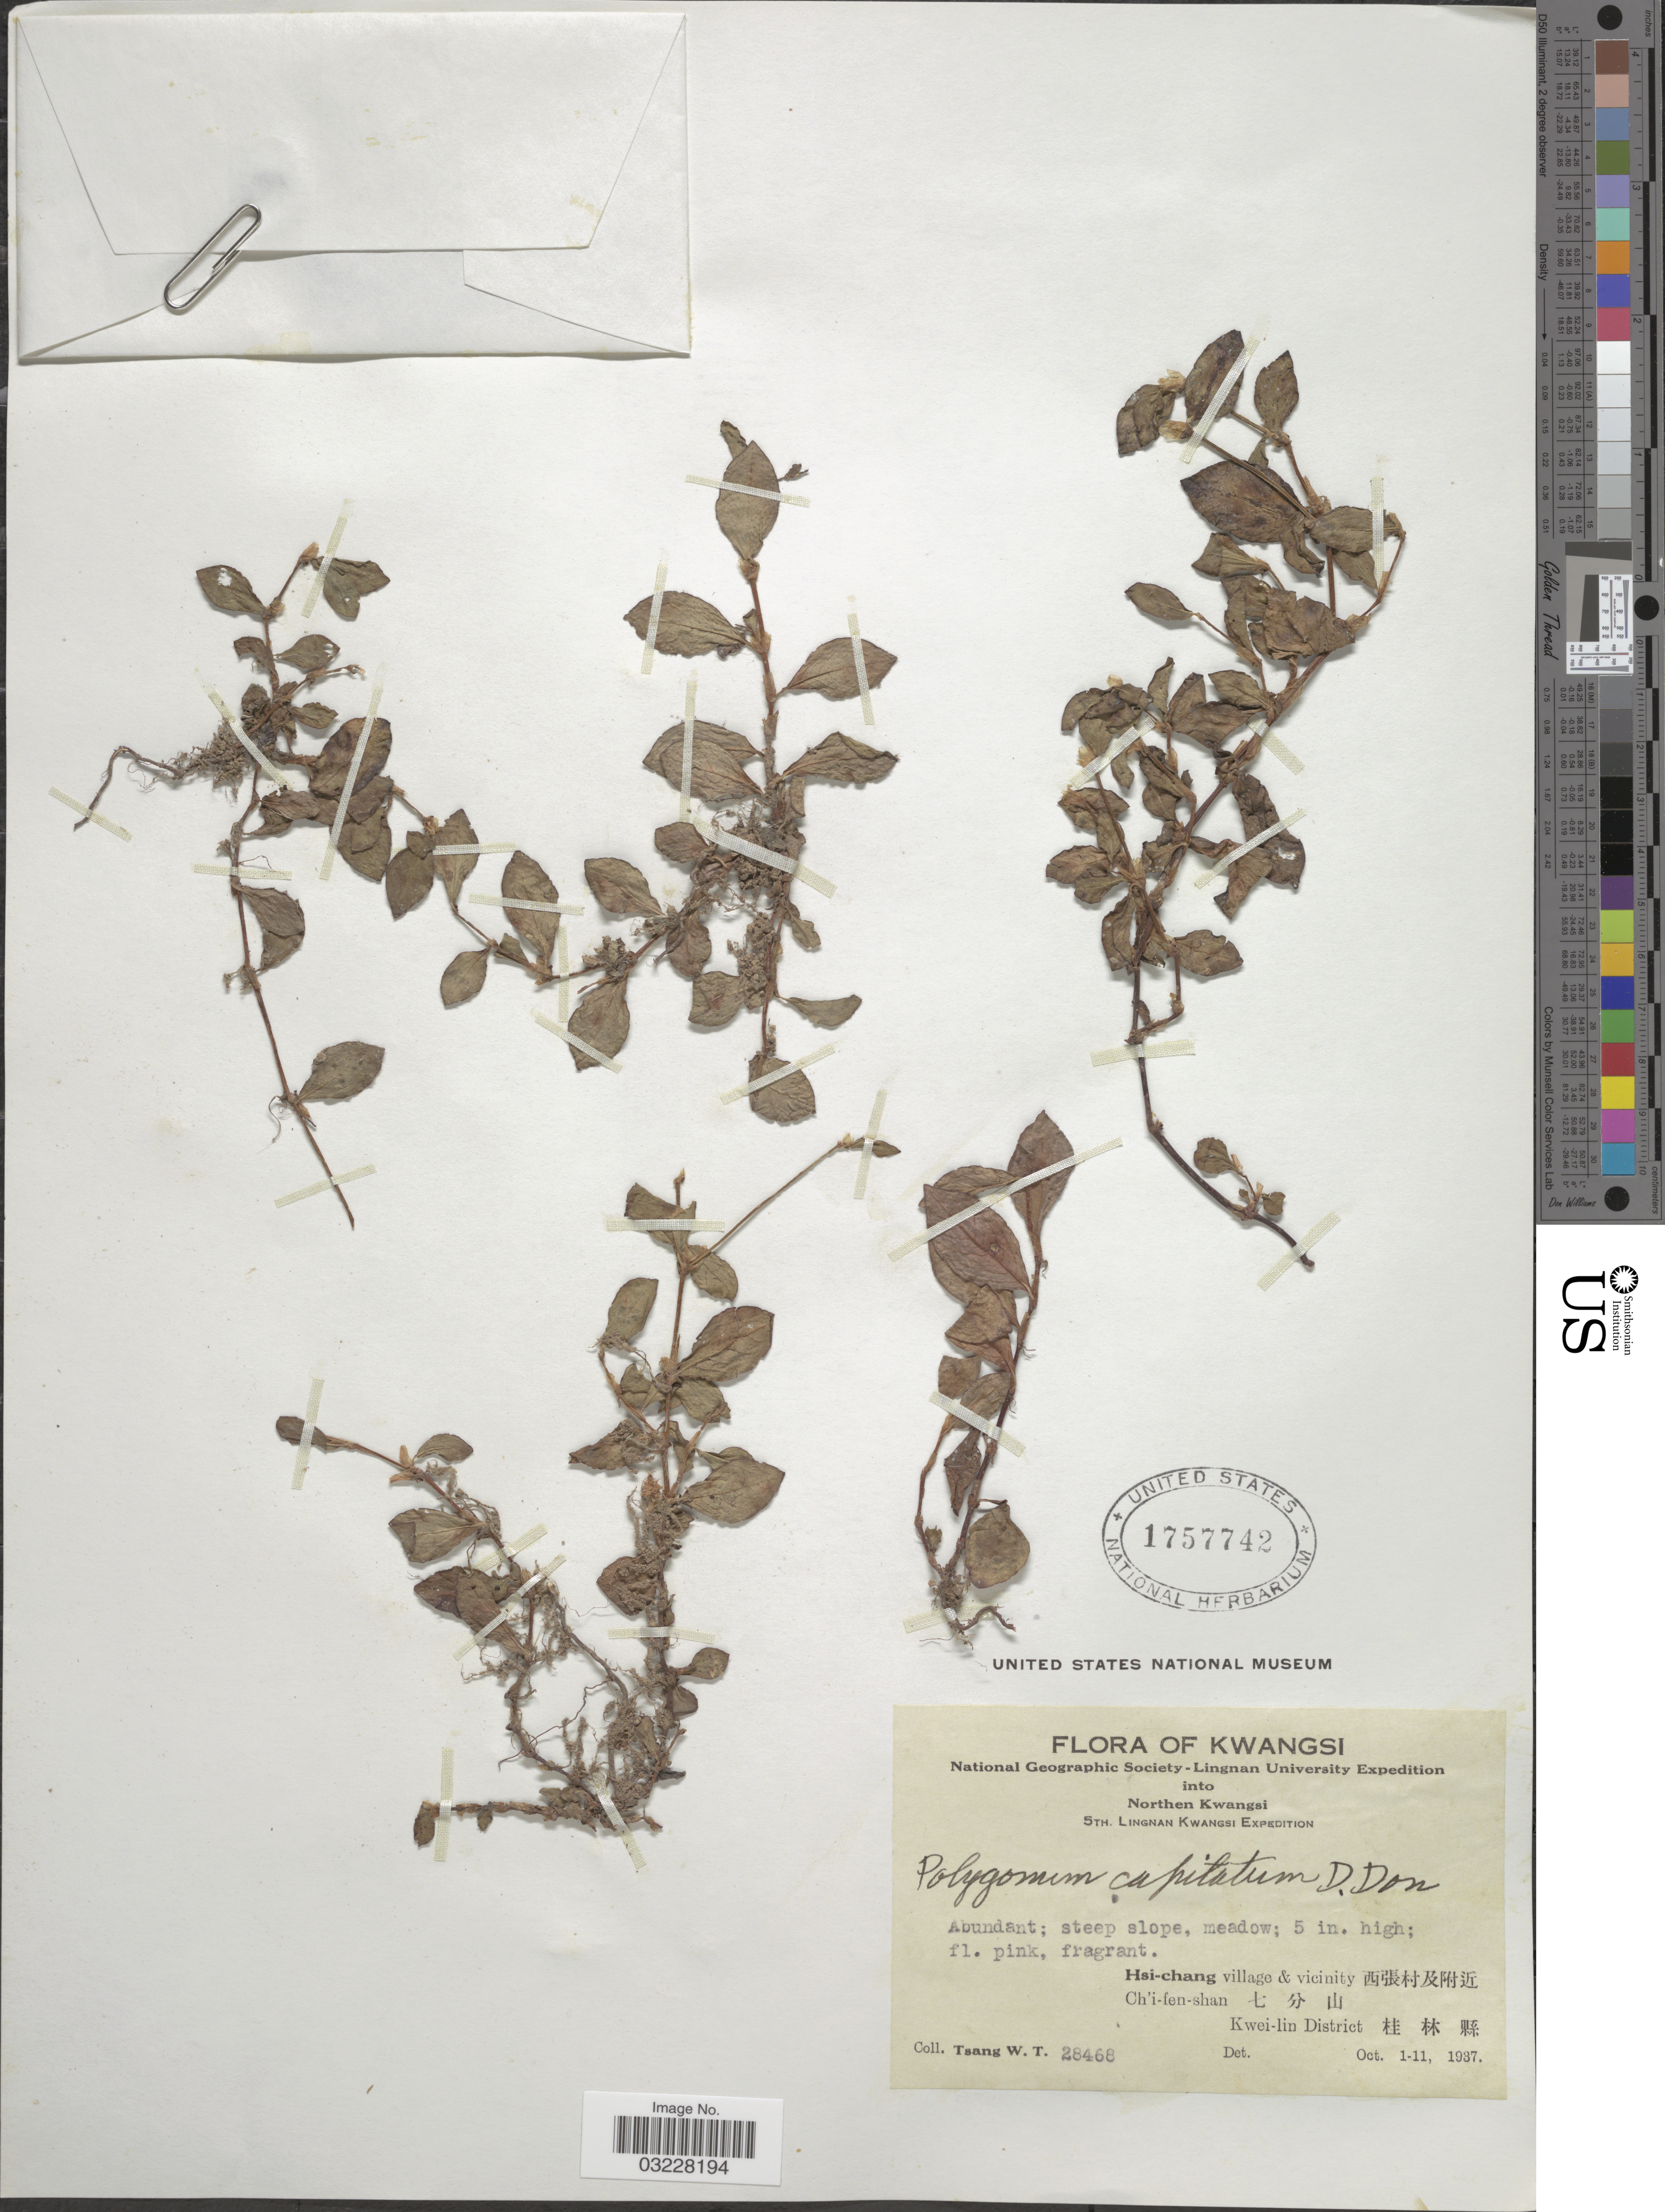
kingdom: Plantae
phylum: Tracheophyta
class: Magnoliopsida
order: Caryophyllales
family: Polygonaceae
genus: Polygonum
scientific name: Polygonum capitatum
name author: Buch.-Ham. ex D. Don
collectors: W. T. Tsang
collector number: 28468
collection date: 1937-10-01/1937-10-11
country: China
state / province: Guangxi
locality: Kwangsi, Northern Kwangsi. Hsi-chang village & vicinity X, Ch'i-fen-shan X. Kwei-lin District X.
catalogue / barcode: US 1757742